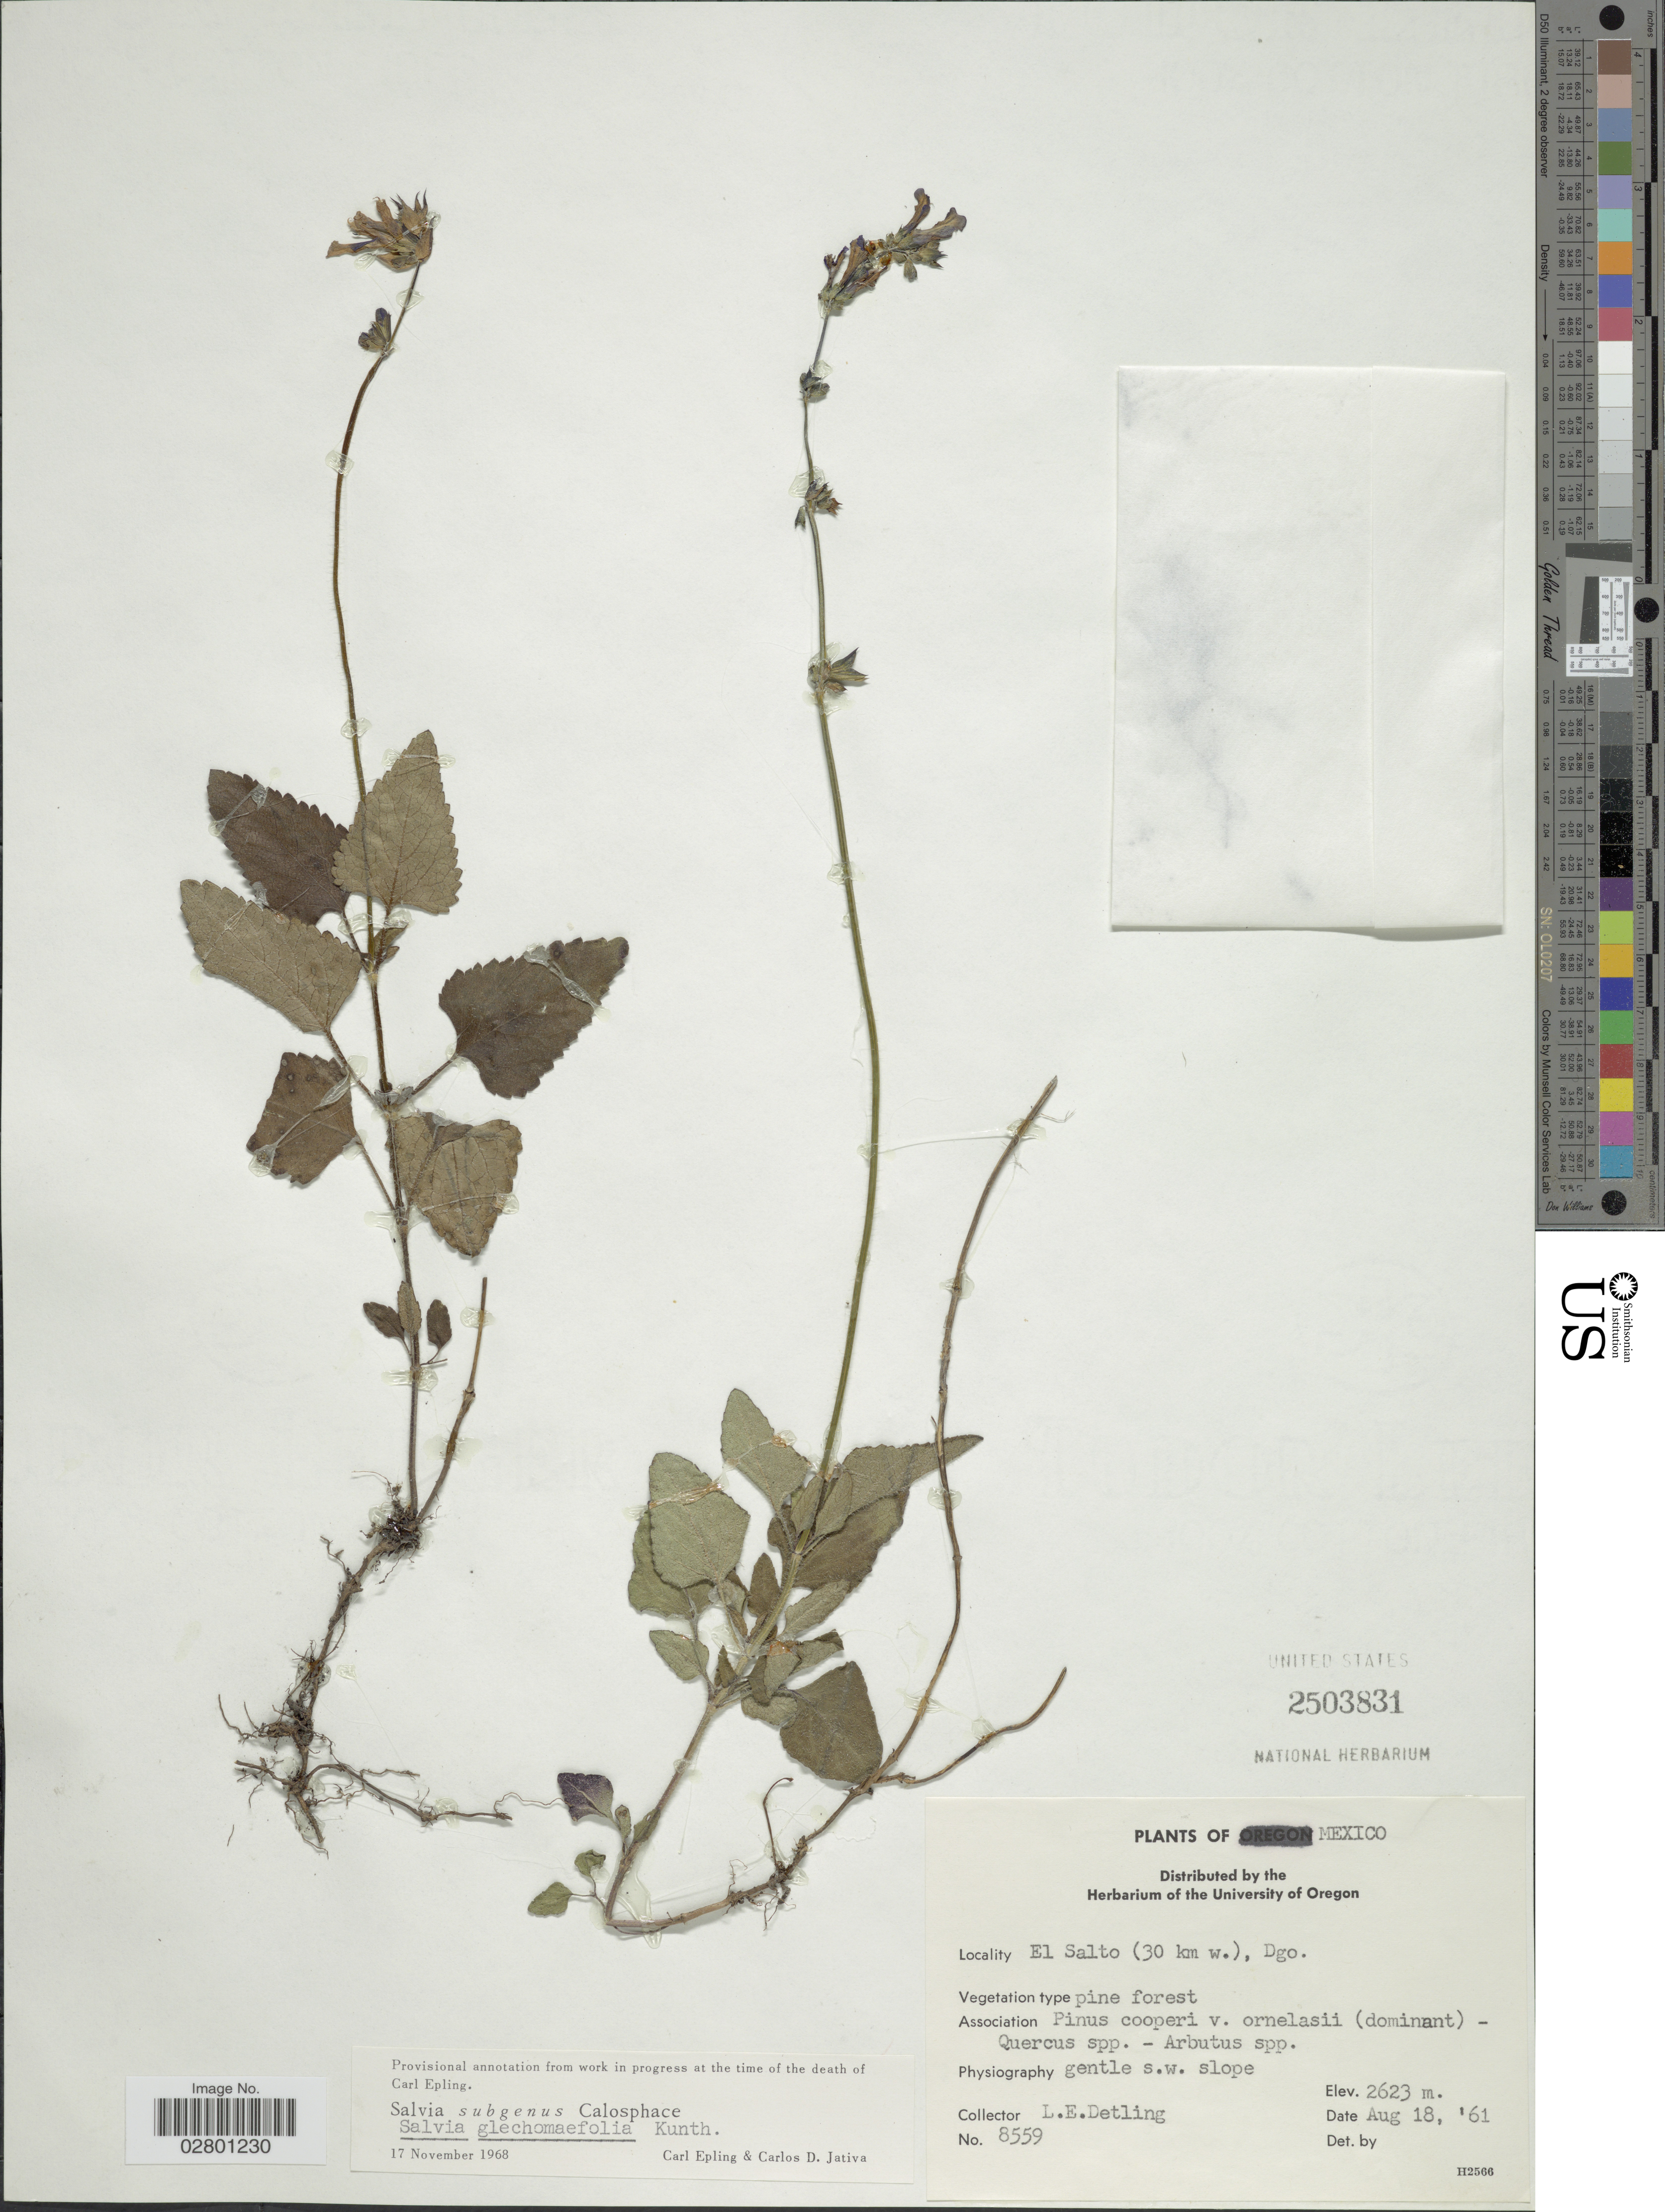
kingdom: Plantae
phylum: Tracheophyta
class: Magnoliopsida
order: Lamiales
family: Lamiaceae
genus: Salvia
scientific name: Salvia glechomaefolia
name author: Kunth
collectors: L. E. Detling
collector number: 8559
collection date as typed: Transcribed d/m/y: 18/8/61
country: Mexico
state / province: Durango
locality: El Salto (30 km w.), Dgo.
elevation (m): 2623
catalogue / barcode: US 2503831